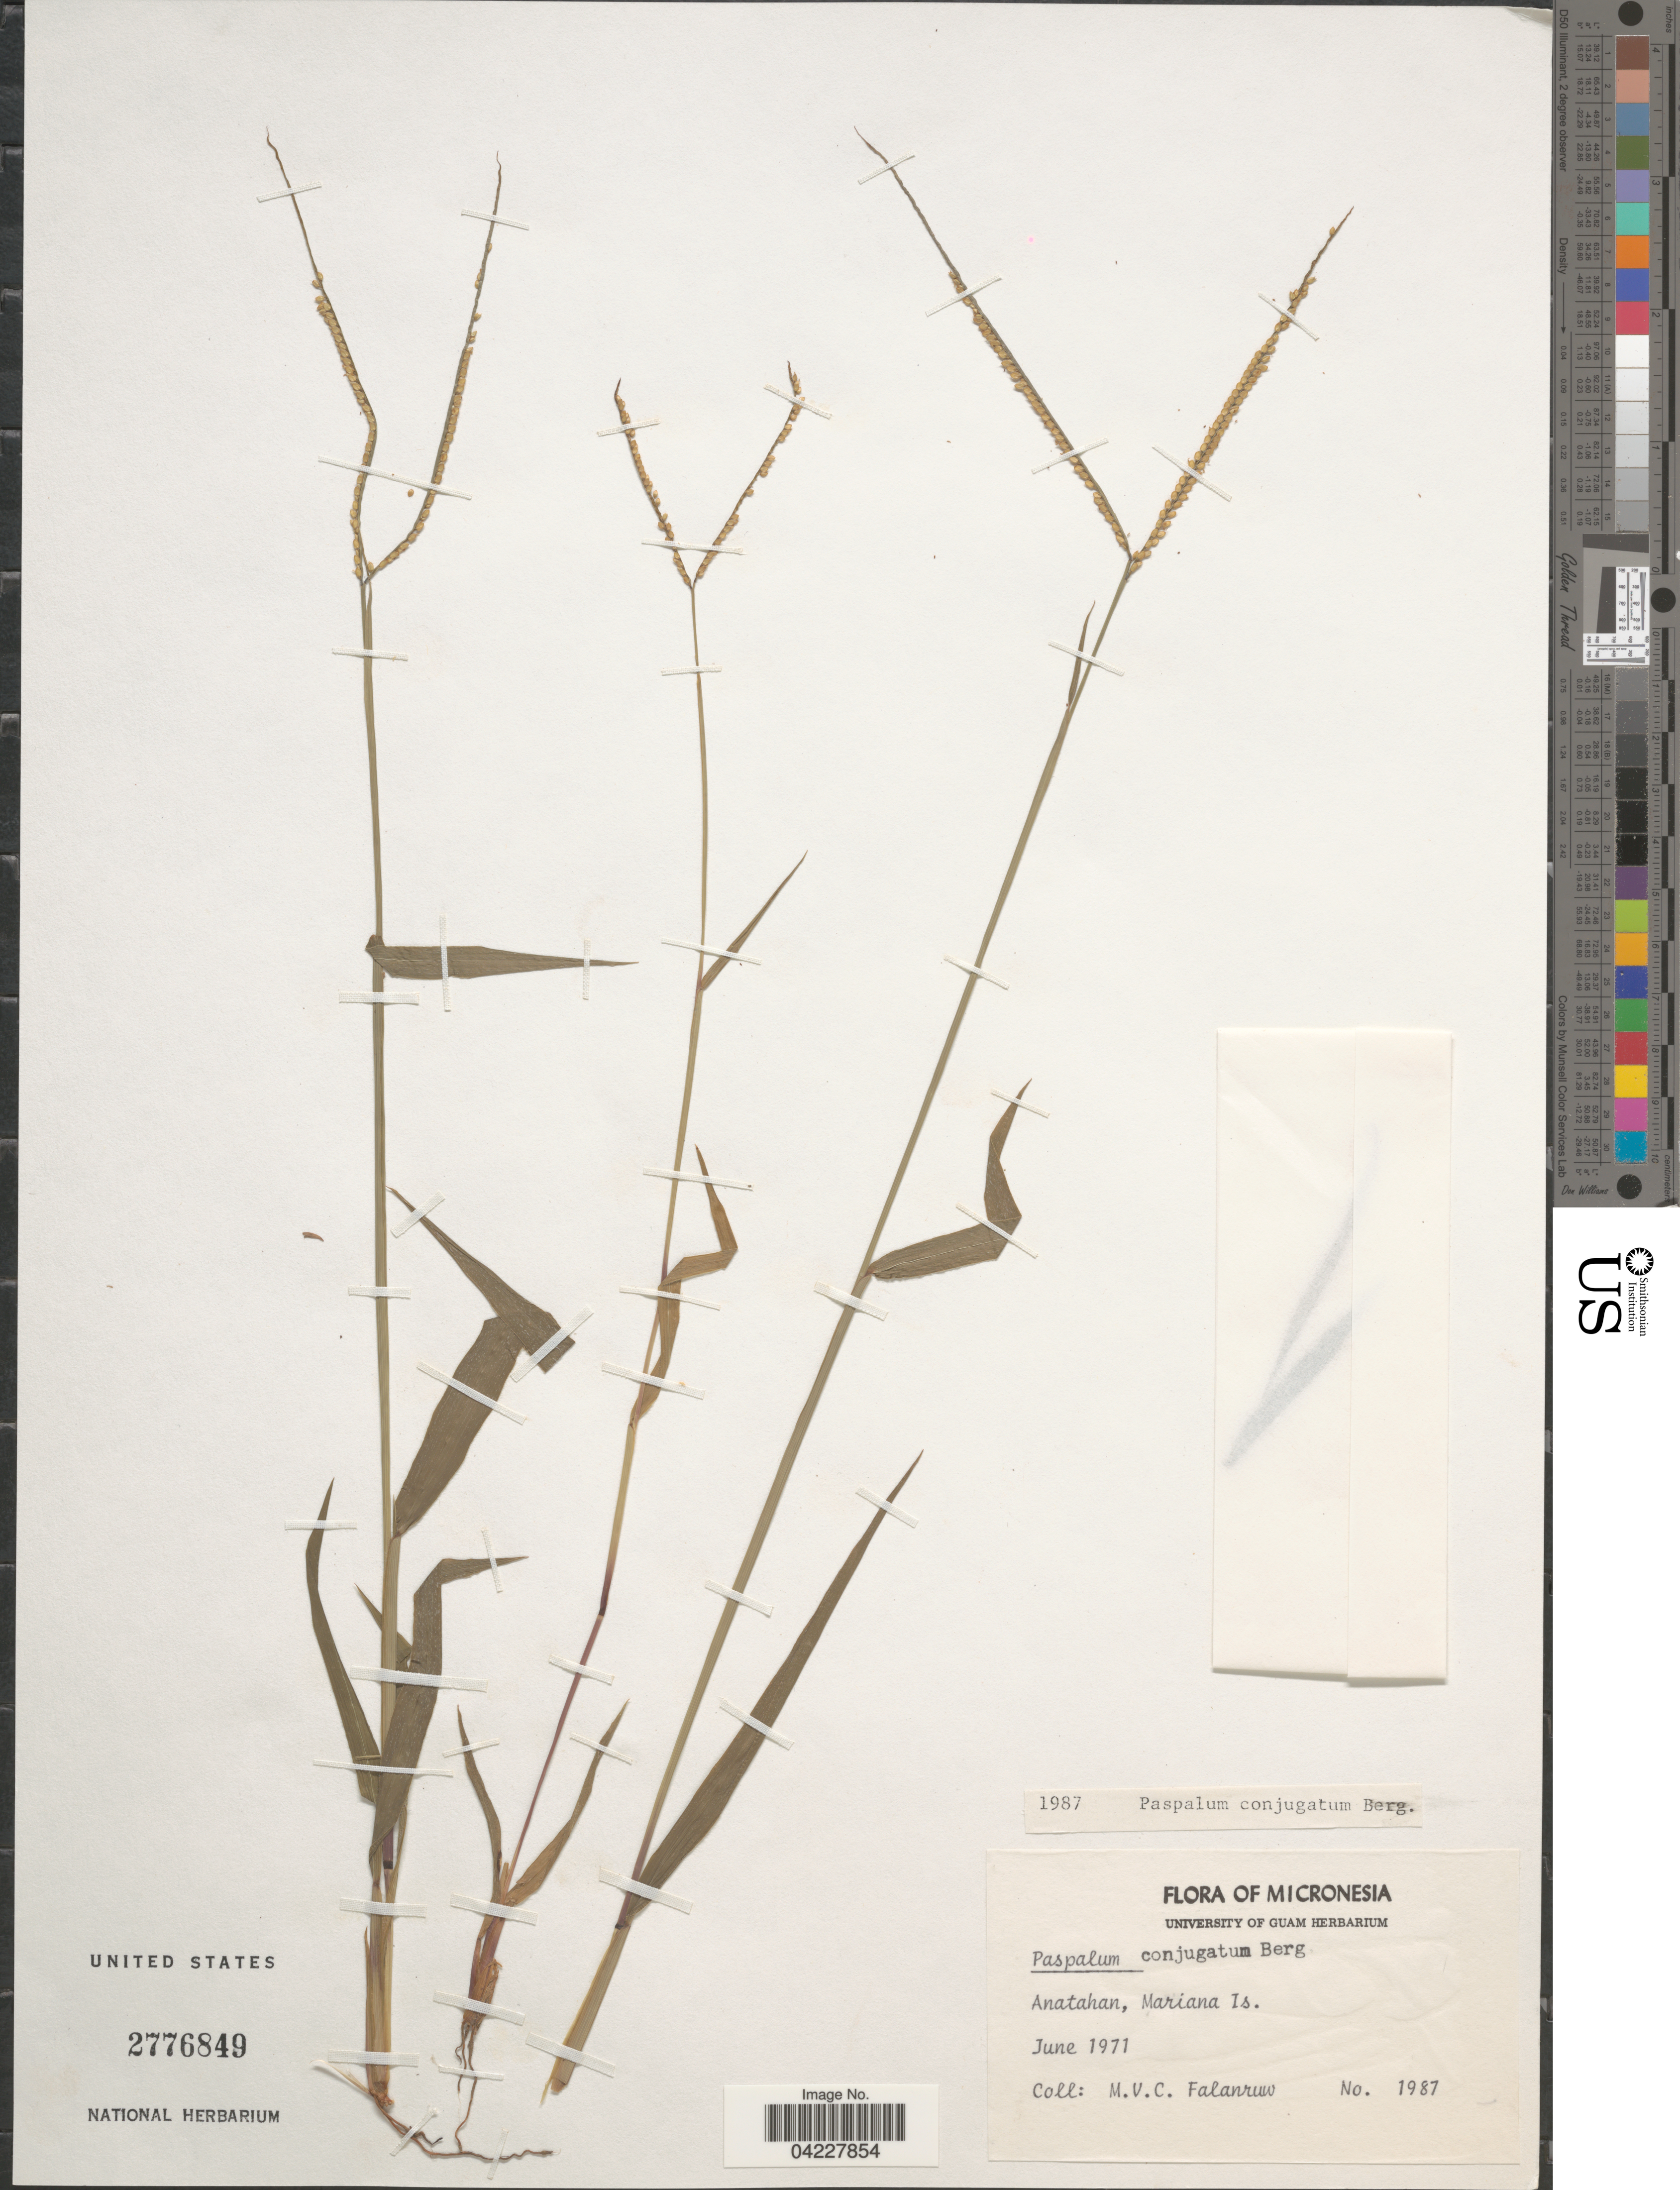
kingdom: Plantae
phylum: Tracheophyta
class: Liliopsida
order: Poales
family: Poaceae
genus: Paspalum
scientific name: Paspalum conjugatum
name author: P.J. Bergius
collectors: M. V. Falanruw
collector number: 1987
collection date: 1971-06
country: Northern Mariana Islands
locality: Micronesia. Anatahan, Mariana Is.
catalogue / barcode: US 2776849